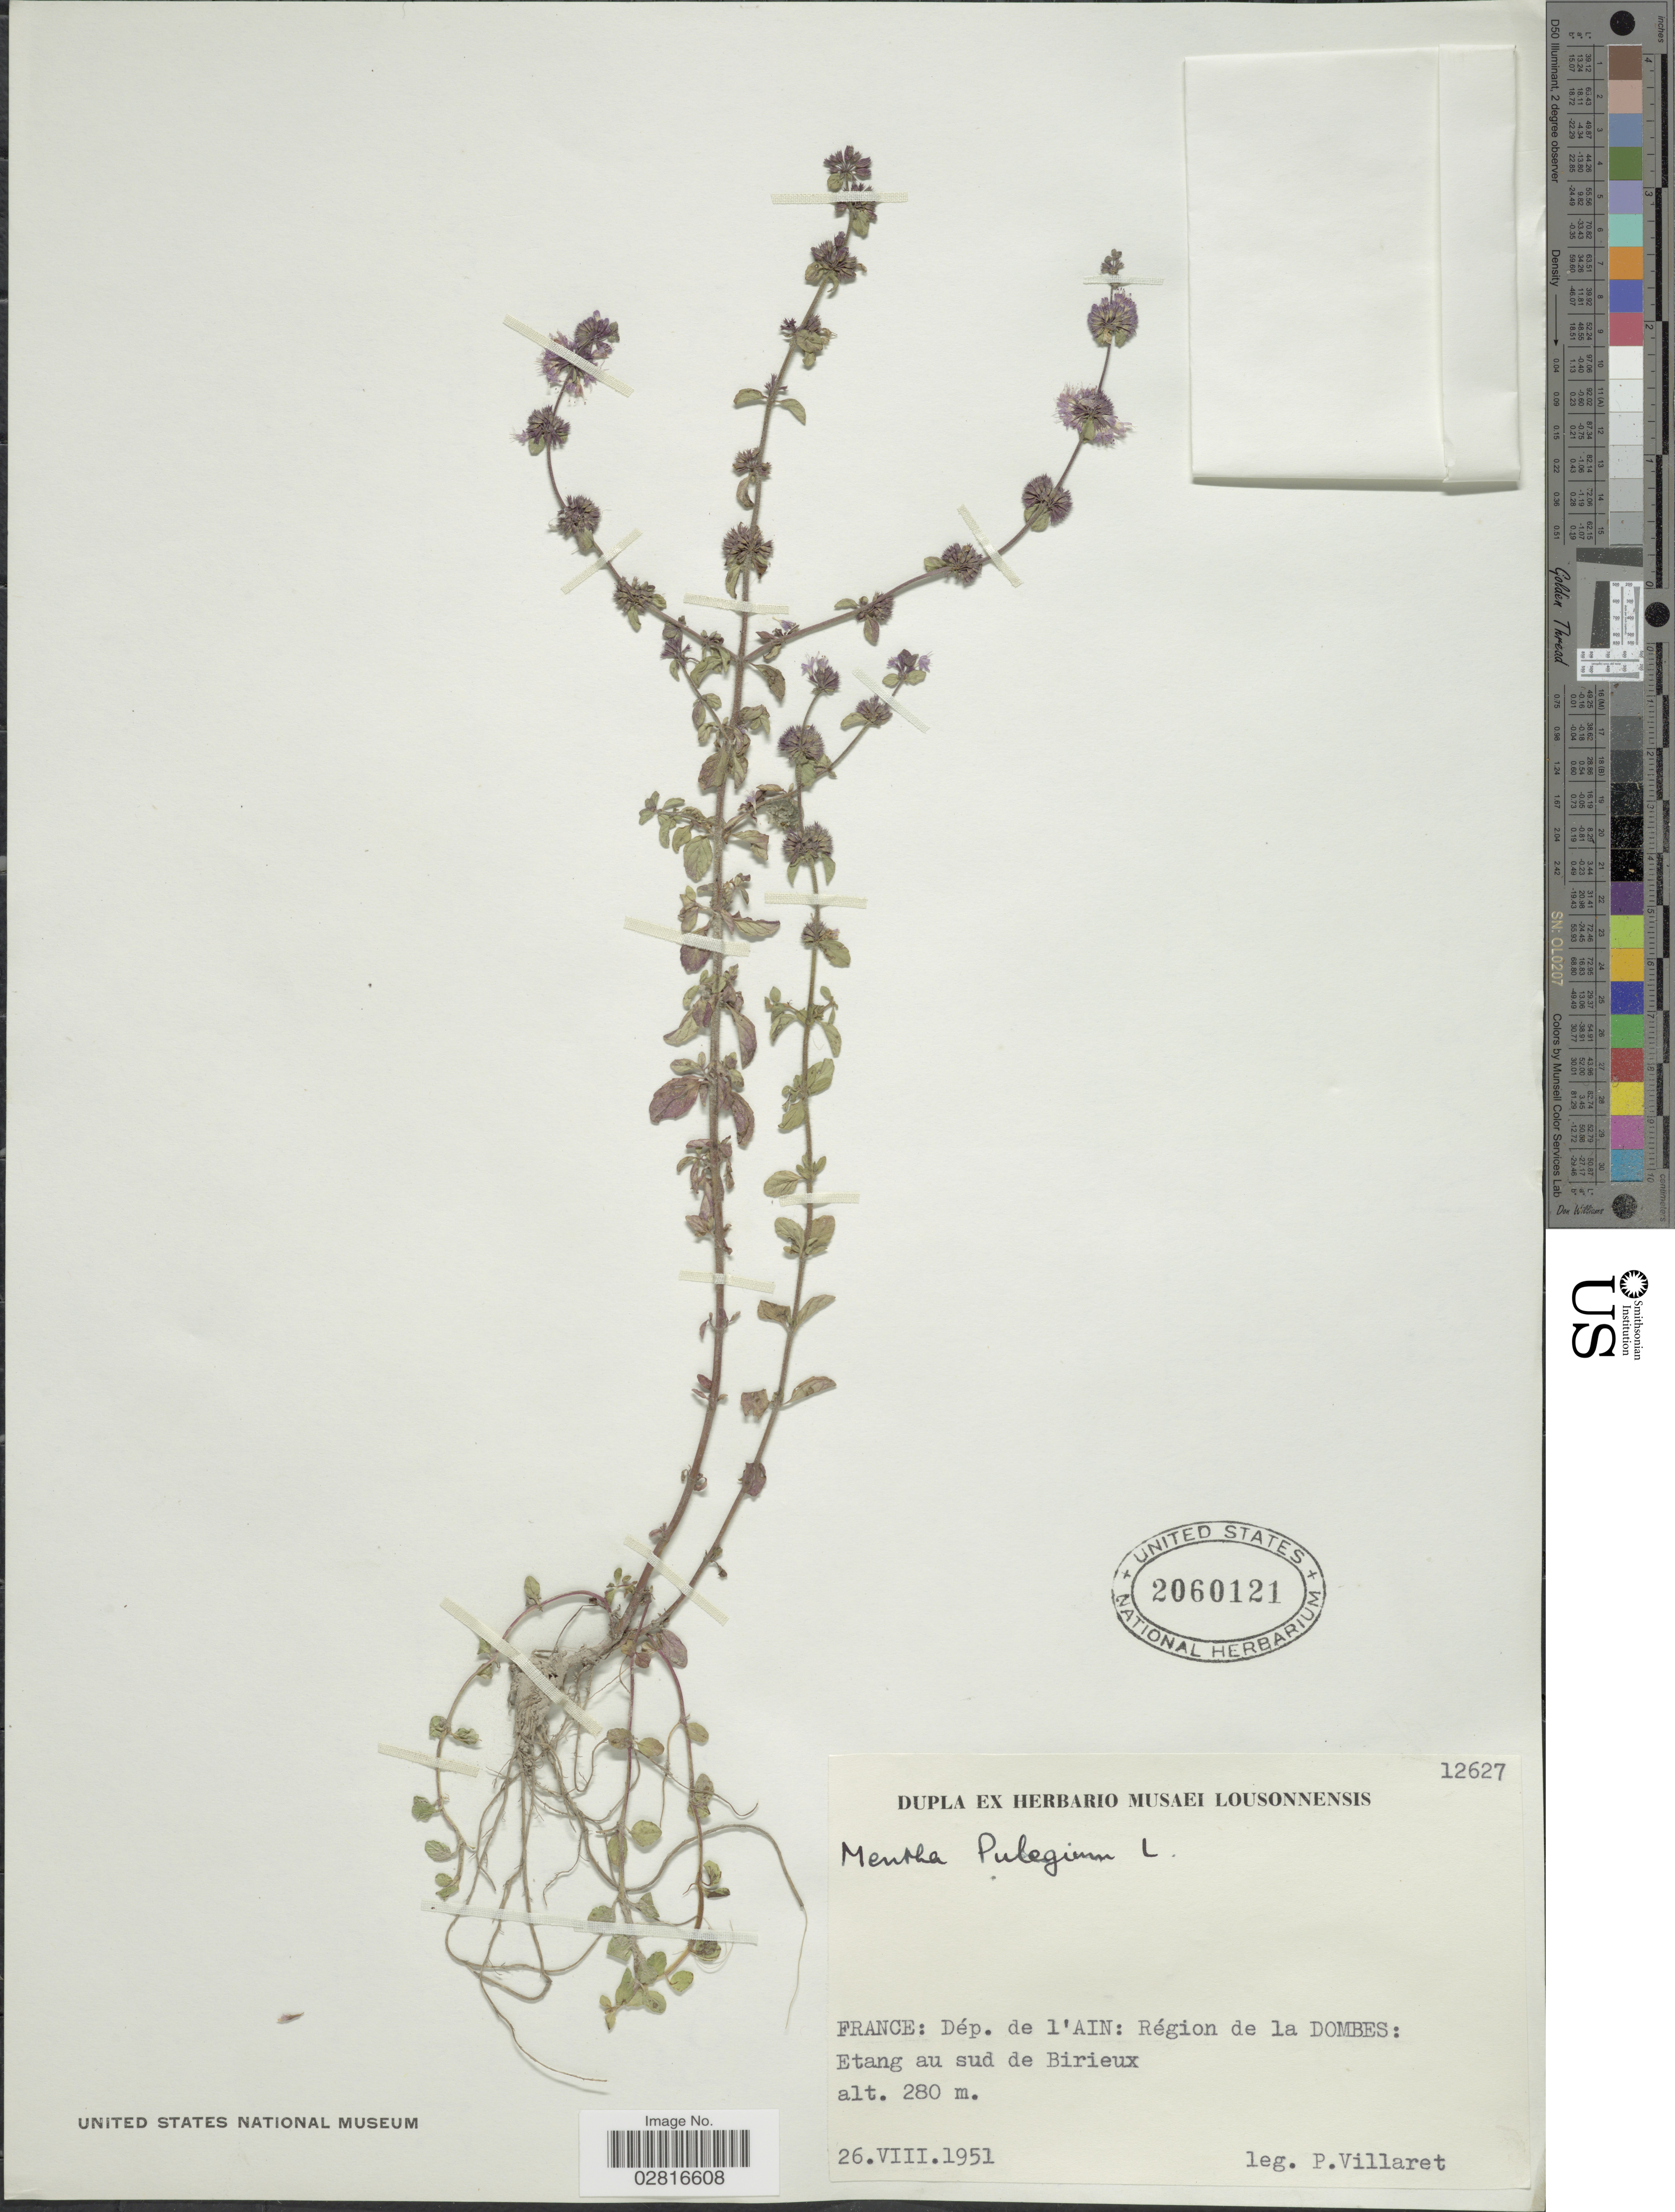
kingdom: Plantae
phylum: Tracheophyta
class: Magnoliopsida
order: Lamiales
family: Lamiaceae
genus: Mentha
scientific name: Mentha pulegium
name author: L.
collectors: P. Villaret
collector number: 12627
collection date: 1951-08-26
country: France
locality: Dép. de l'AIN: Région de la Dombes: Etang au sud de Birieux.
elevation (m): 280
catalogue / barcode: US 2060121